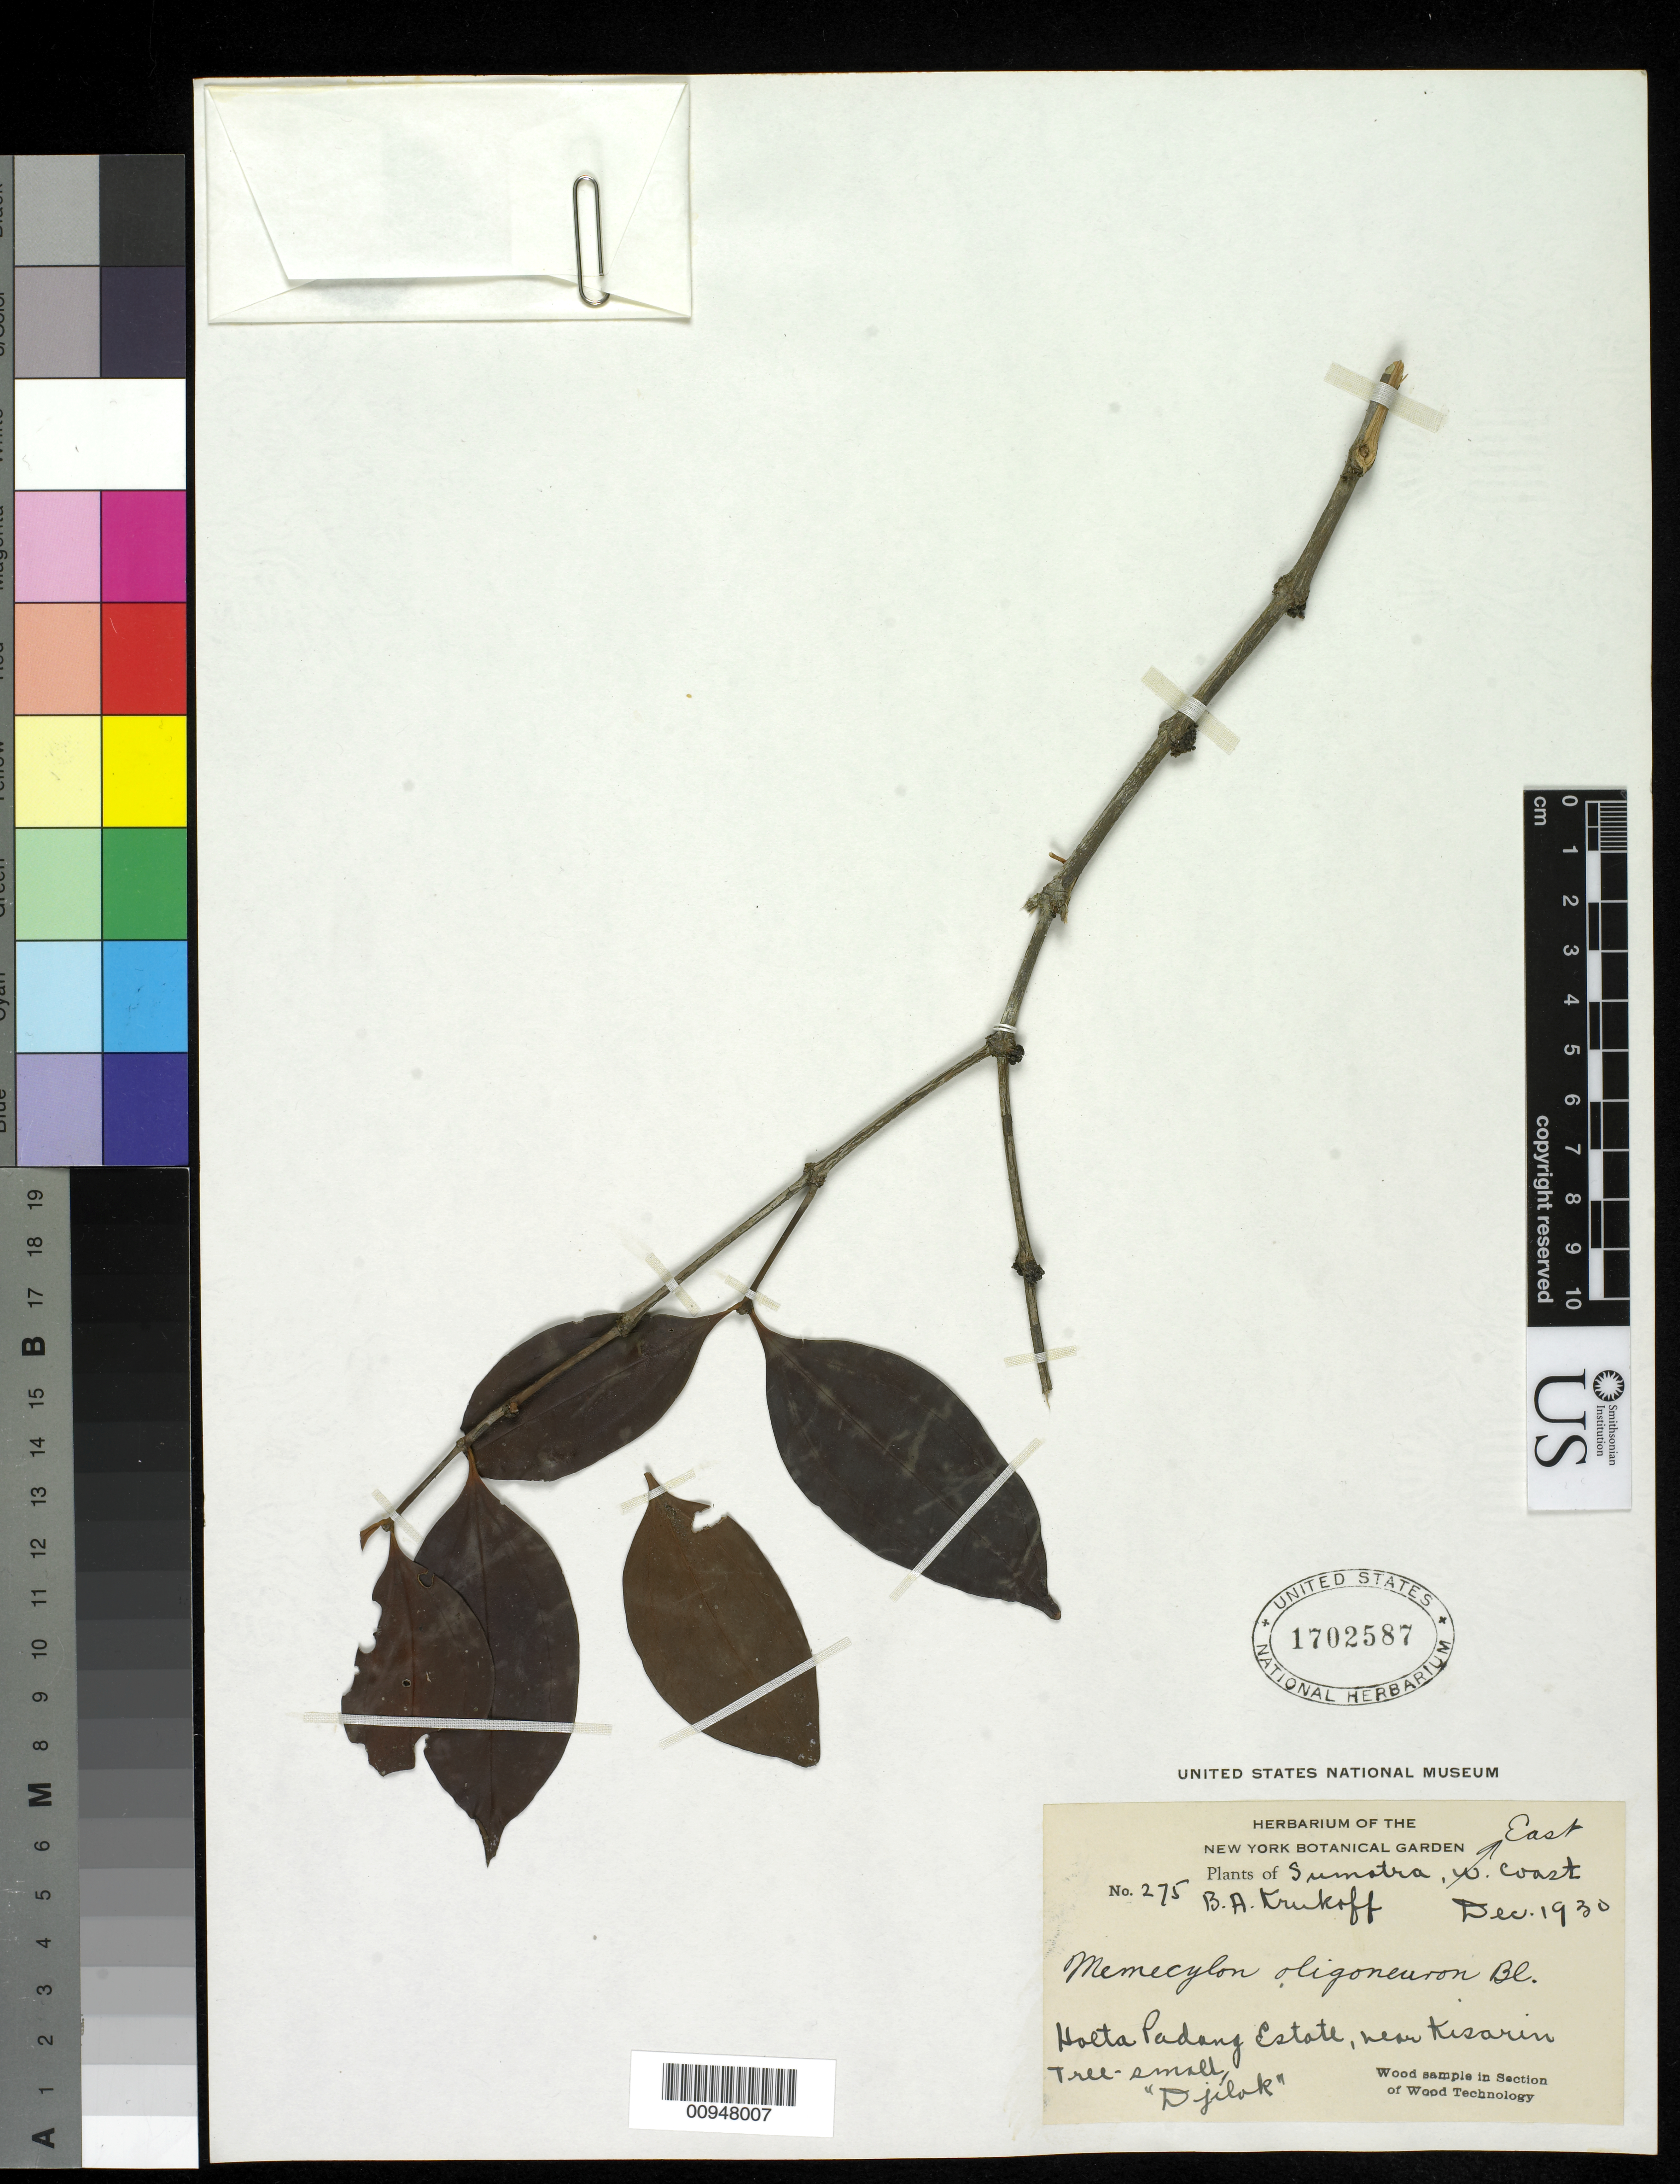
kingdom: Plantae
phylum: Tracheophyta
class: Magnoliopsida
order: Myrtales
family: Melastomataceae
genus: Lijndenia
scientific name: Lijndenia laurina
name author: Zoll. & Moritzi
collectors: B. A. Krukoff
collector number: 275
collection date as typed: Dec 1930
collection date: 1930-12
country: Indonesia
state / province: Sumatra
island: Sumatra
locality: Hoeta Padang Estate,near Kisarin.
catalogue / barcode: US 1702587